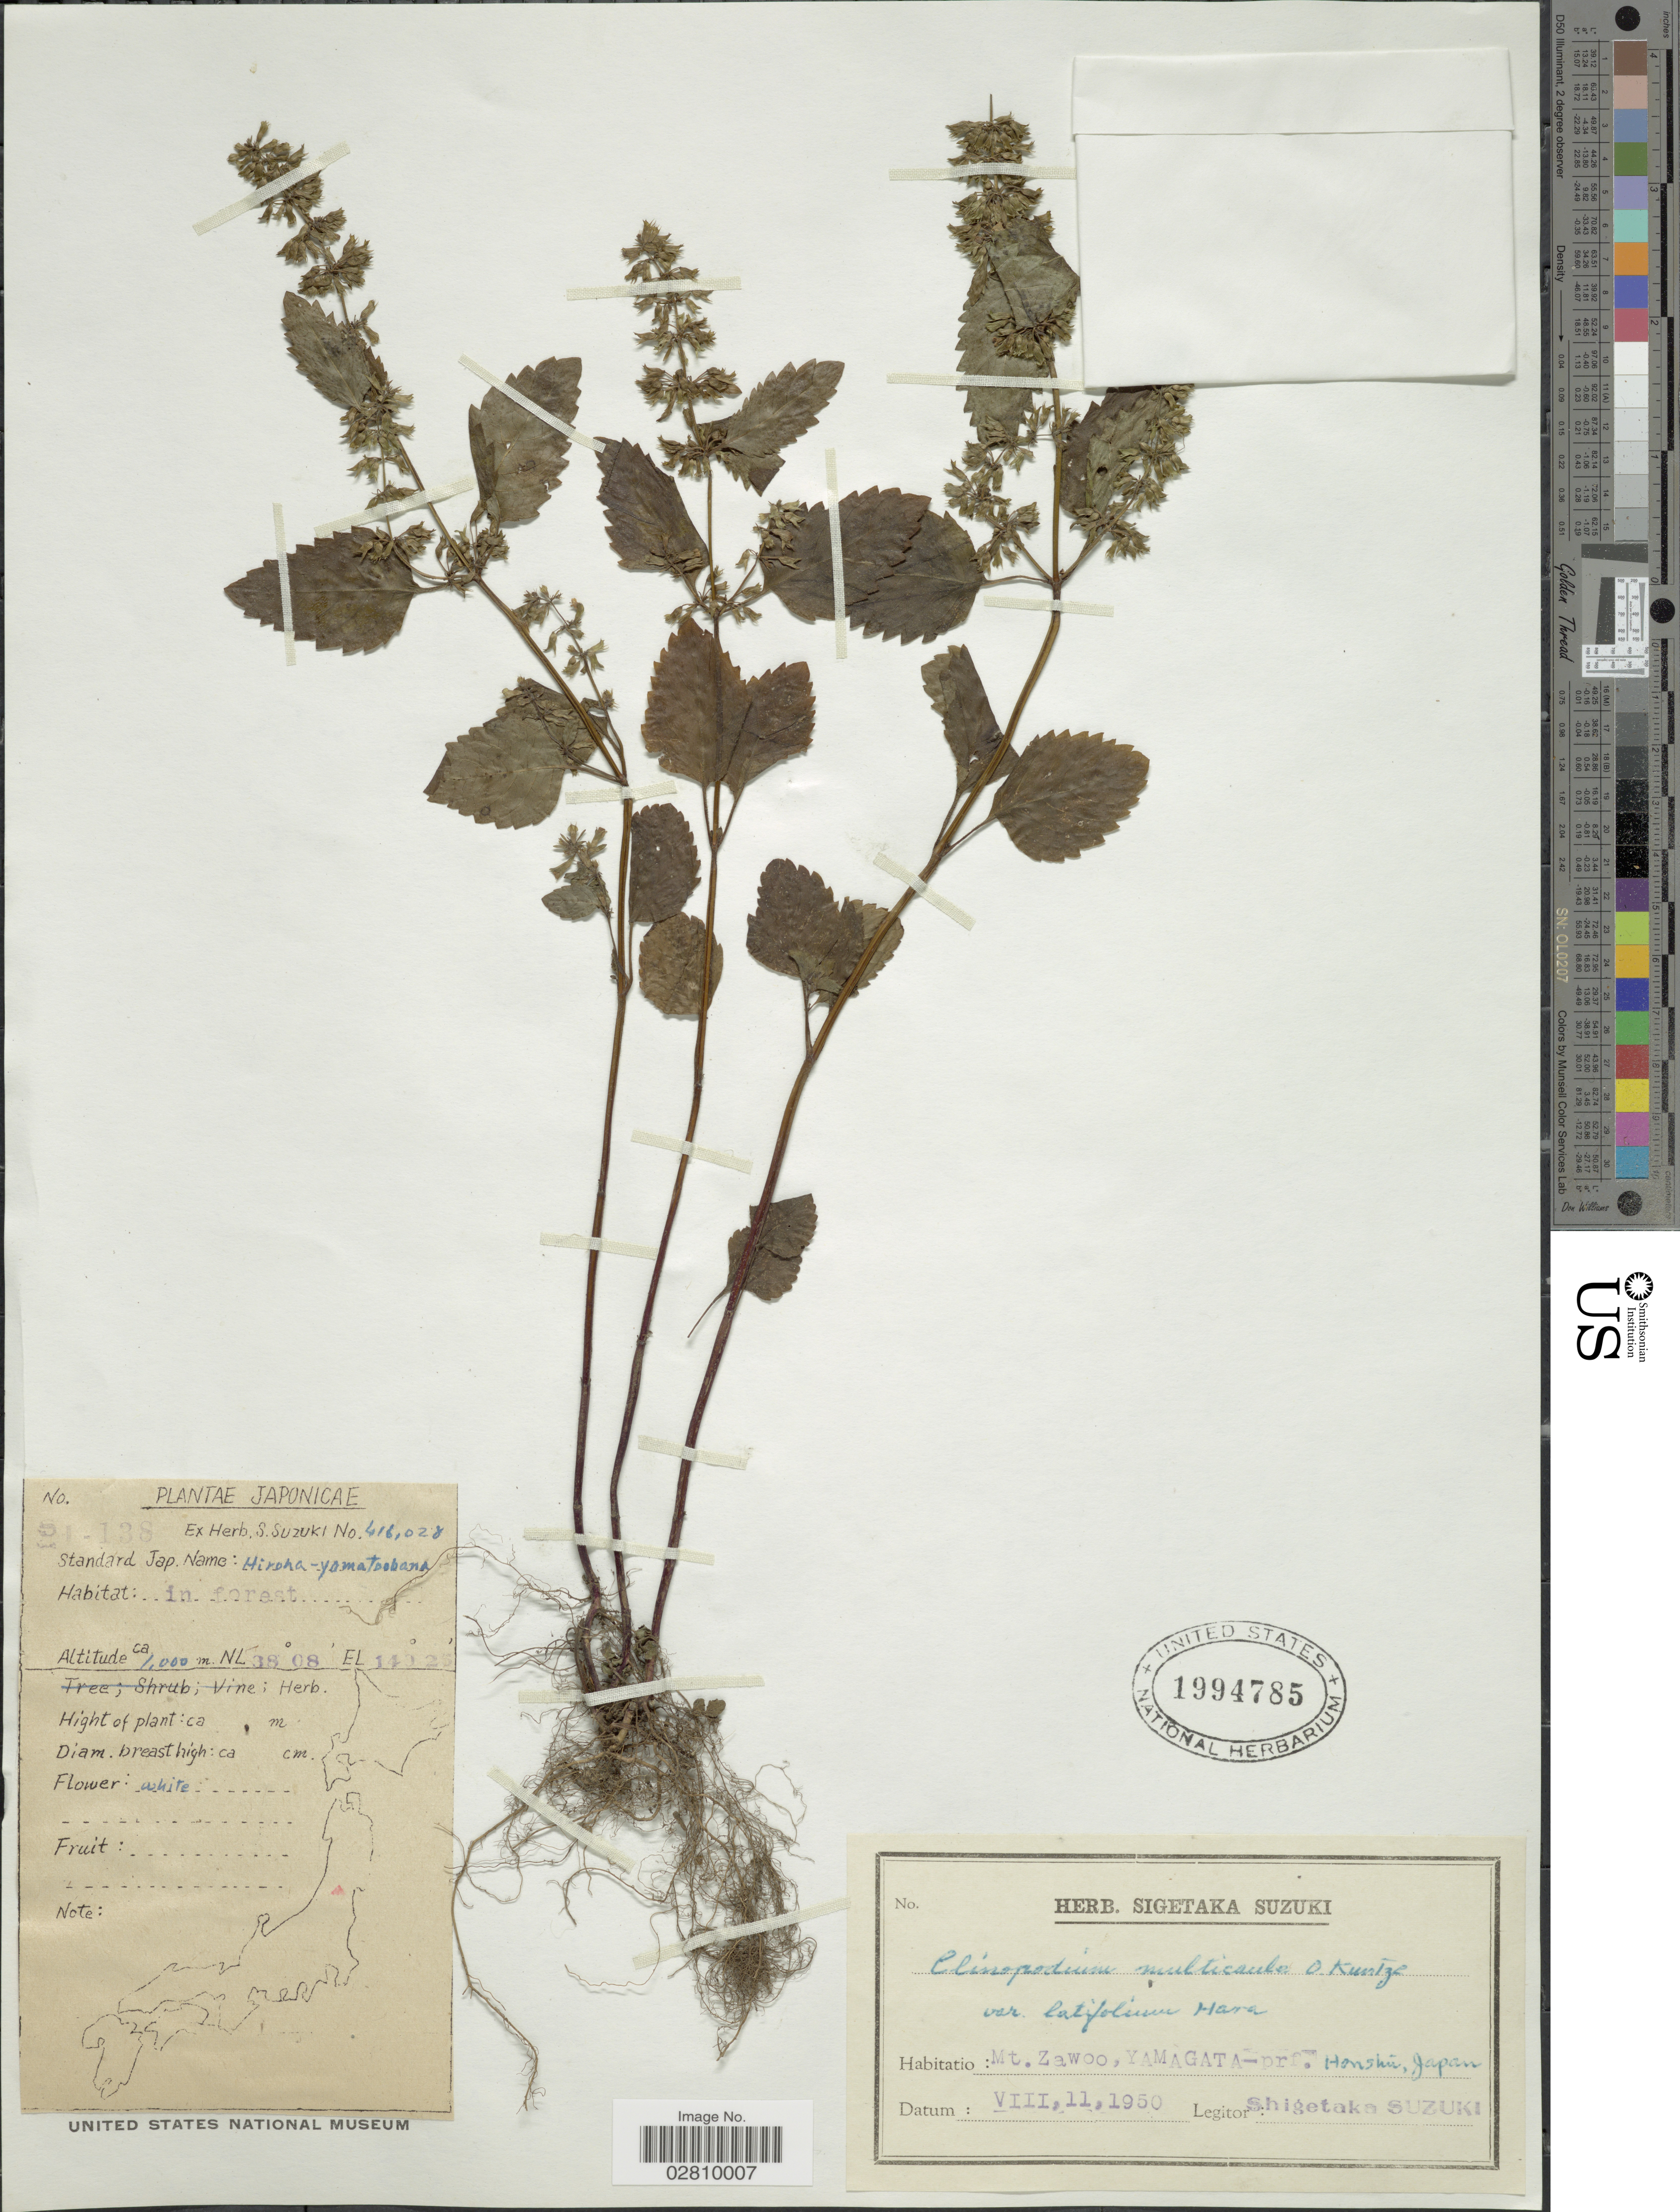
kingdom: Plantae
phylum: Tracheophyta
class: Magnoliopsida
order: Lamiales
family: Lamiaceae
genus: Calamintha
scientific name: Calamintha multicaulis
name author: Maxim.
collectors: S. Suzuki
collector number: S-138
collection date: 1950-08-11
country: Japan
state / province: Yamagata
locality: Mt. Zawoo, Yamagata-prf. Honshu.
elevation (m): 1000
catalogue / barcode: US 1994785